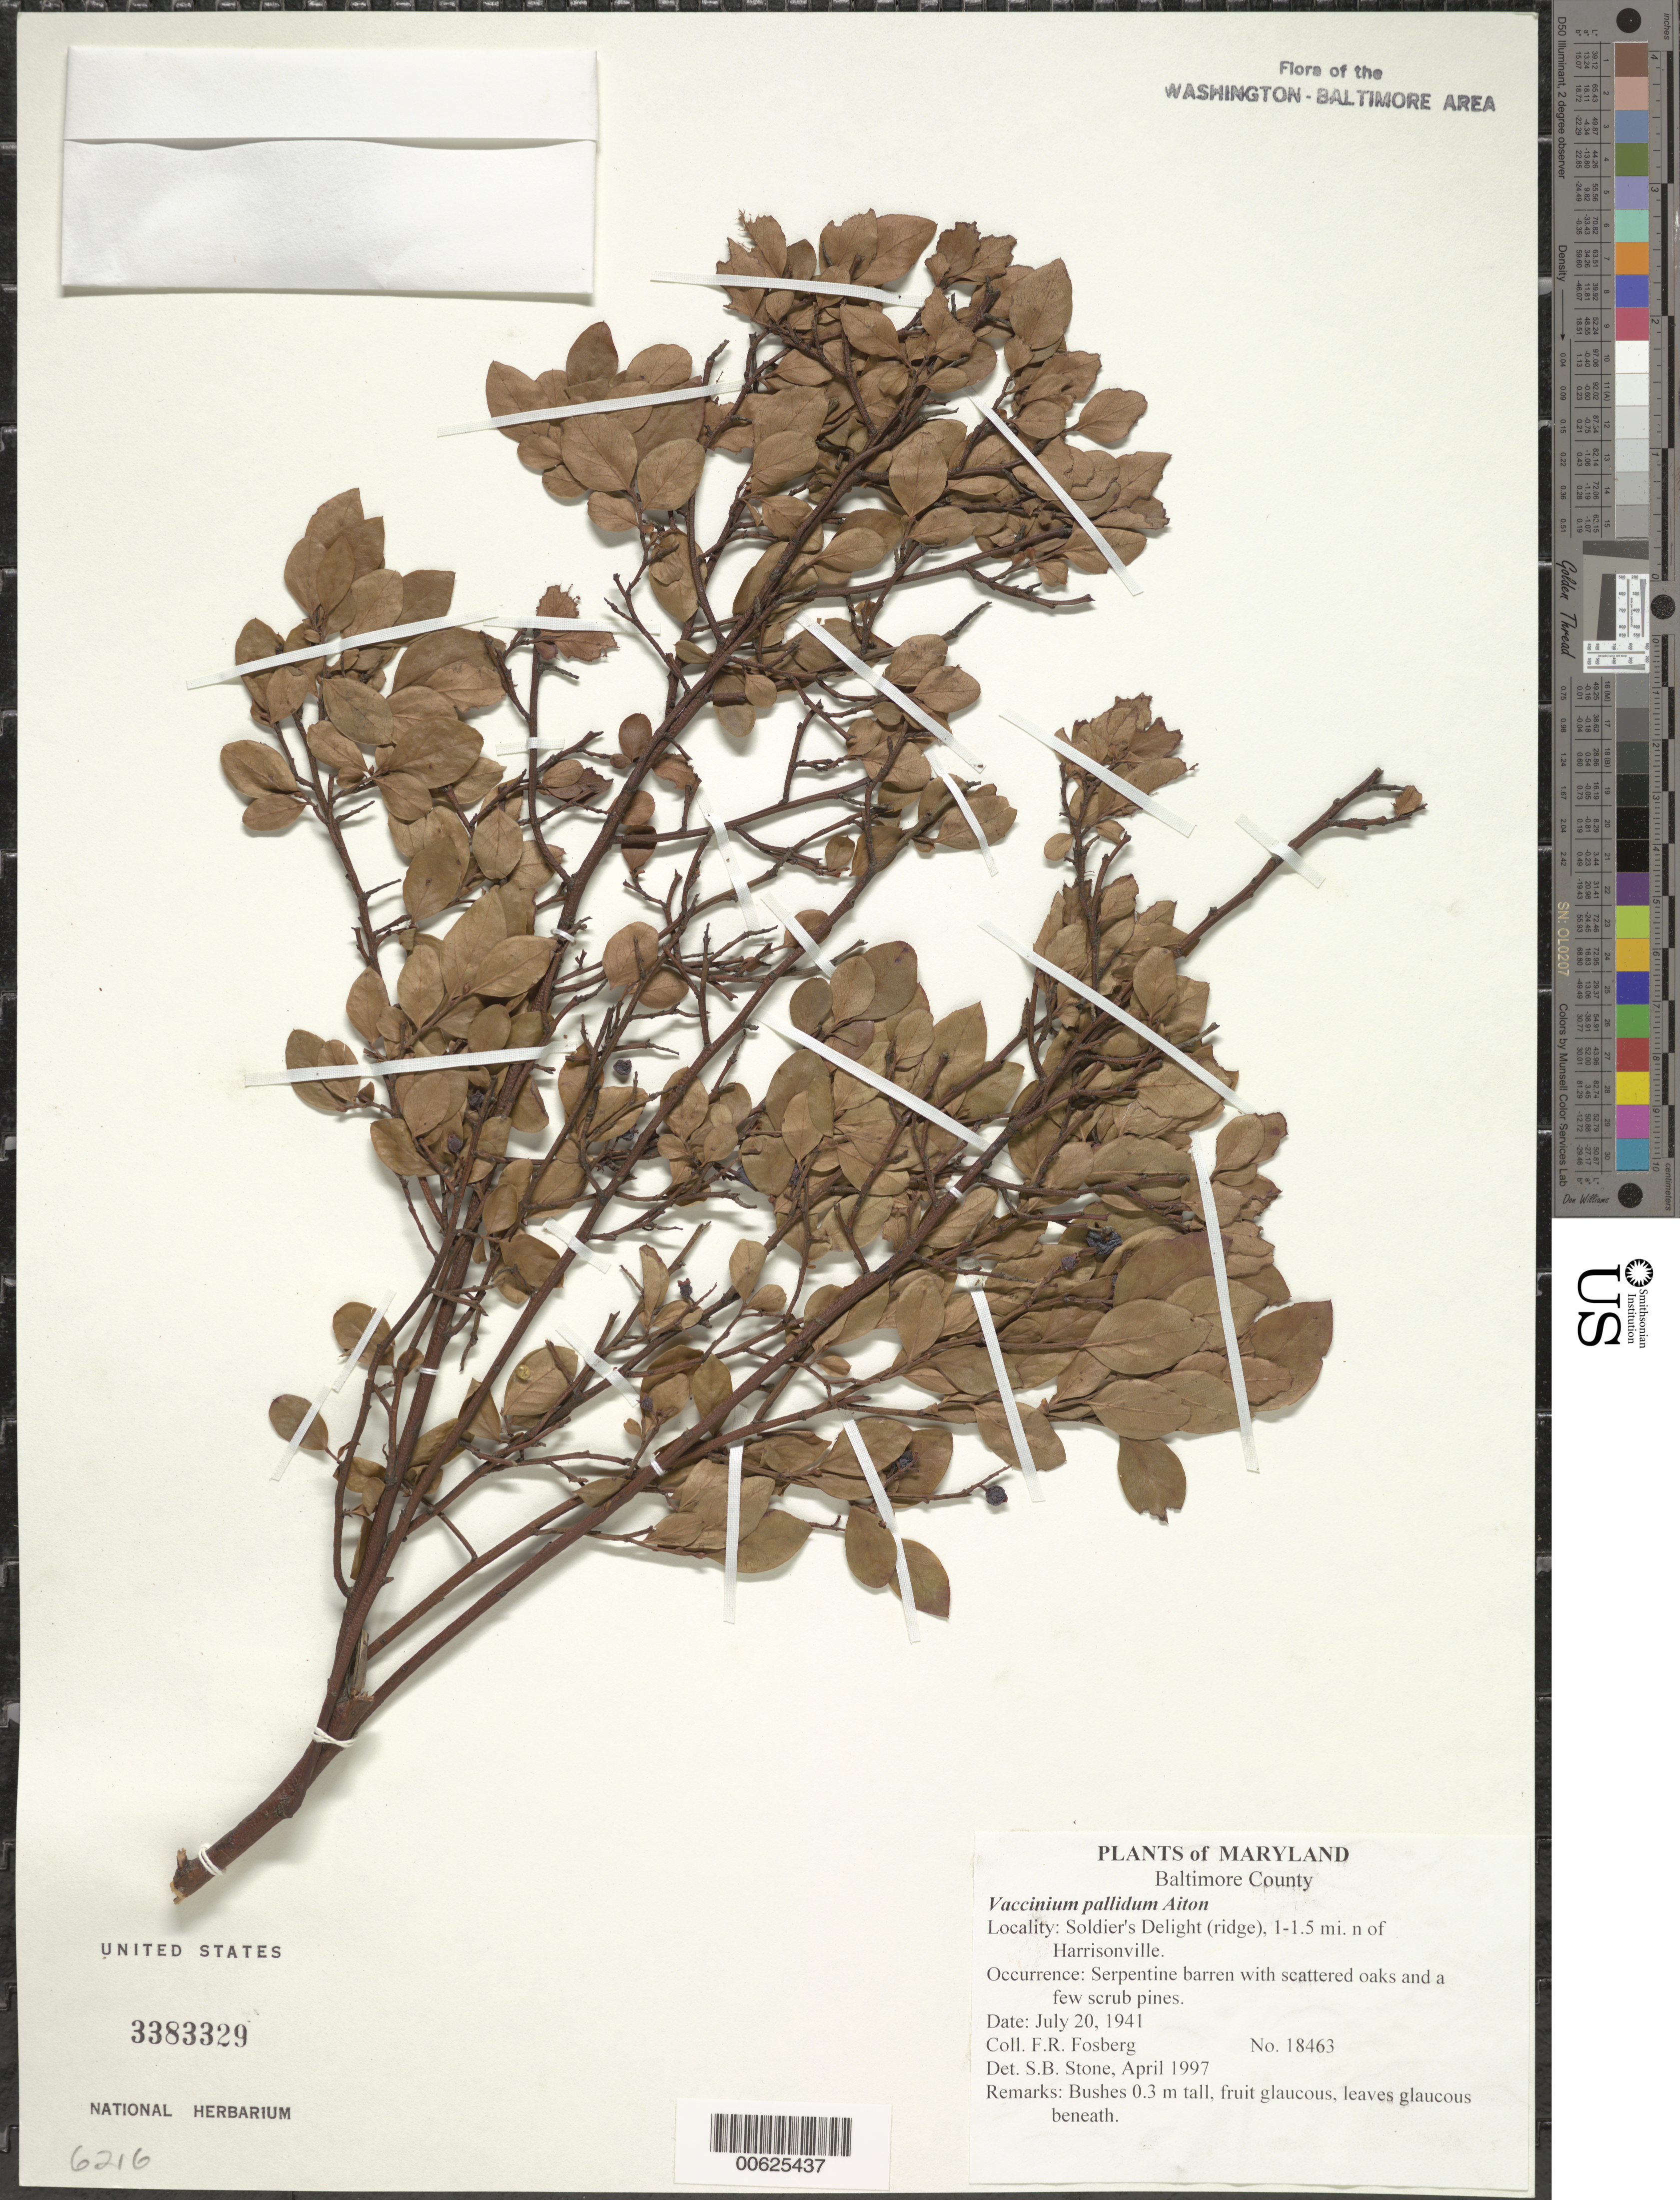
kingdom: Plantae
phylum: Tracheophyta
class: Magnoliopsida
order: Ericales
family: Ericaceae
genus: Vaccinium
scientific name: Vaccinium pallidum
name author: Aiton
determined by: Stone, S. B.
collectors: F. R. Fosberg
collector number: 18463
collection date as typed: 20 Jul 1941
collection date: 1941-07-20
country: United States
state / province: Maryland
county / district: Baltimore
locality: Soldier's Delight (ridge), 1-1.5 mi. n of Harrisonville.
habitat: Serpentine barren with scattered oaks and a few scrub pines.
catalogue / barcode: US 3383329